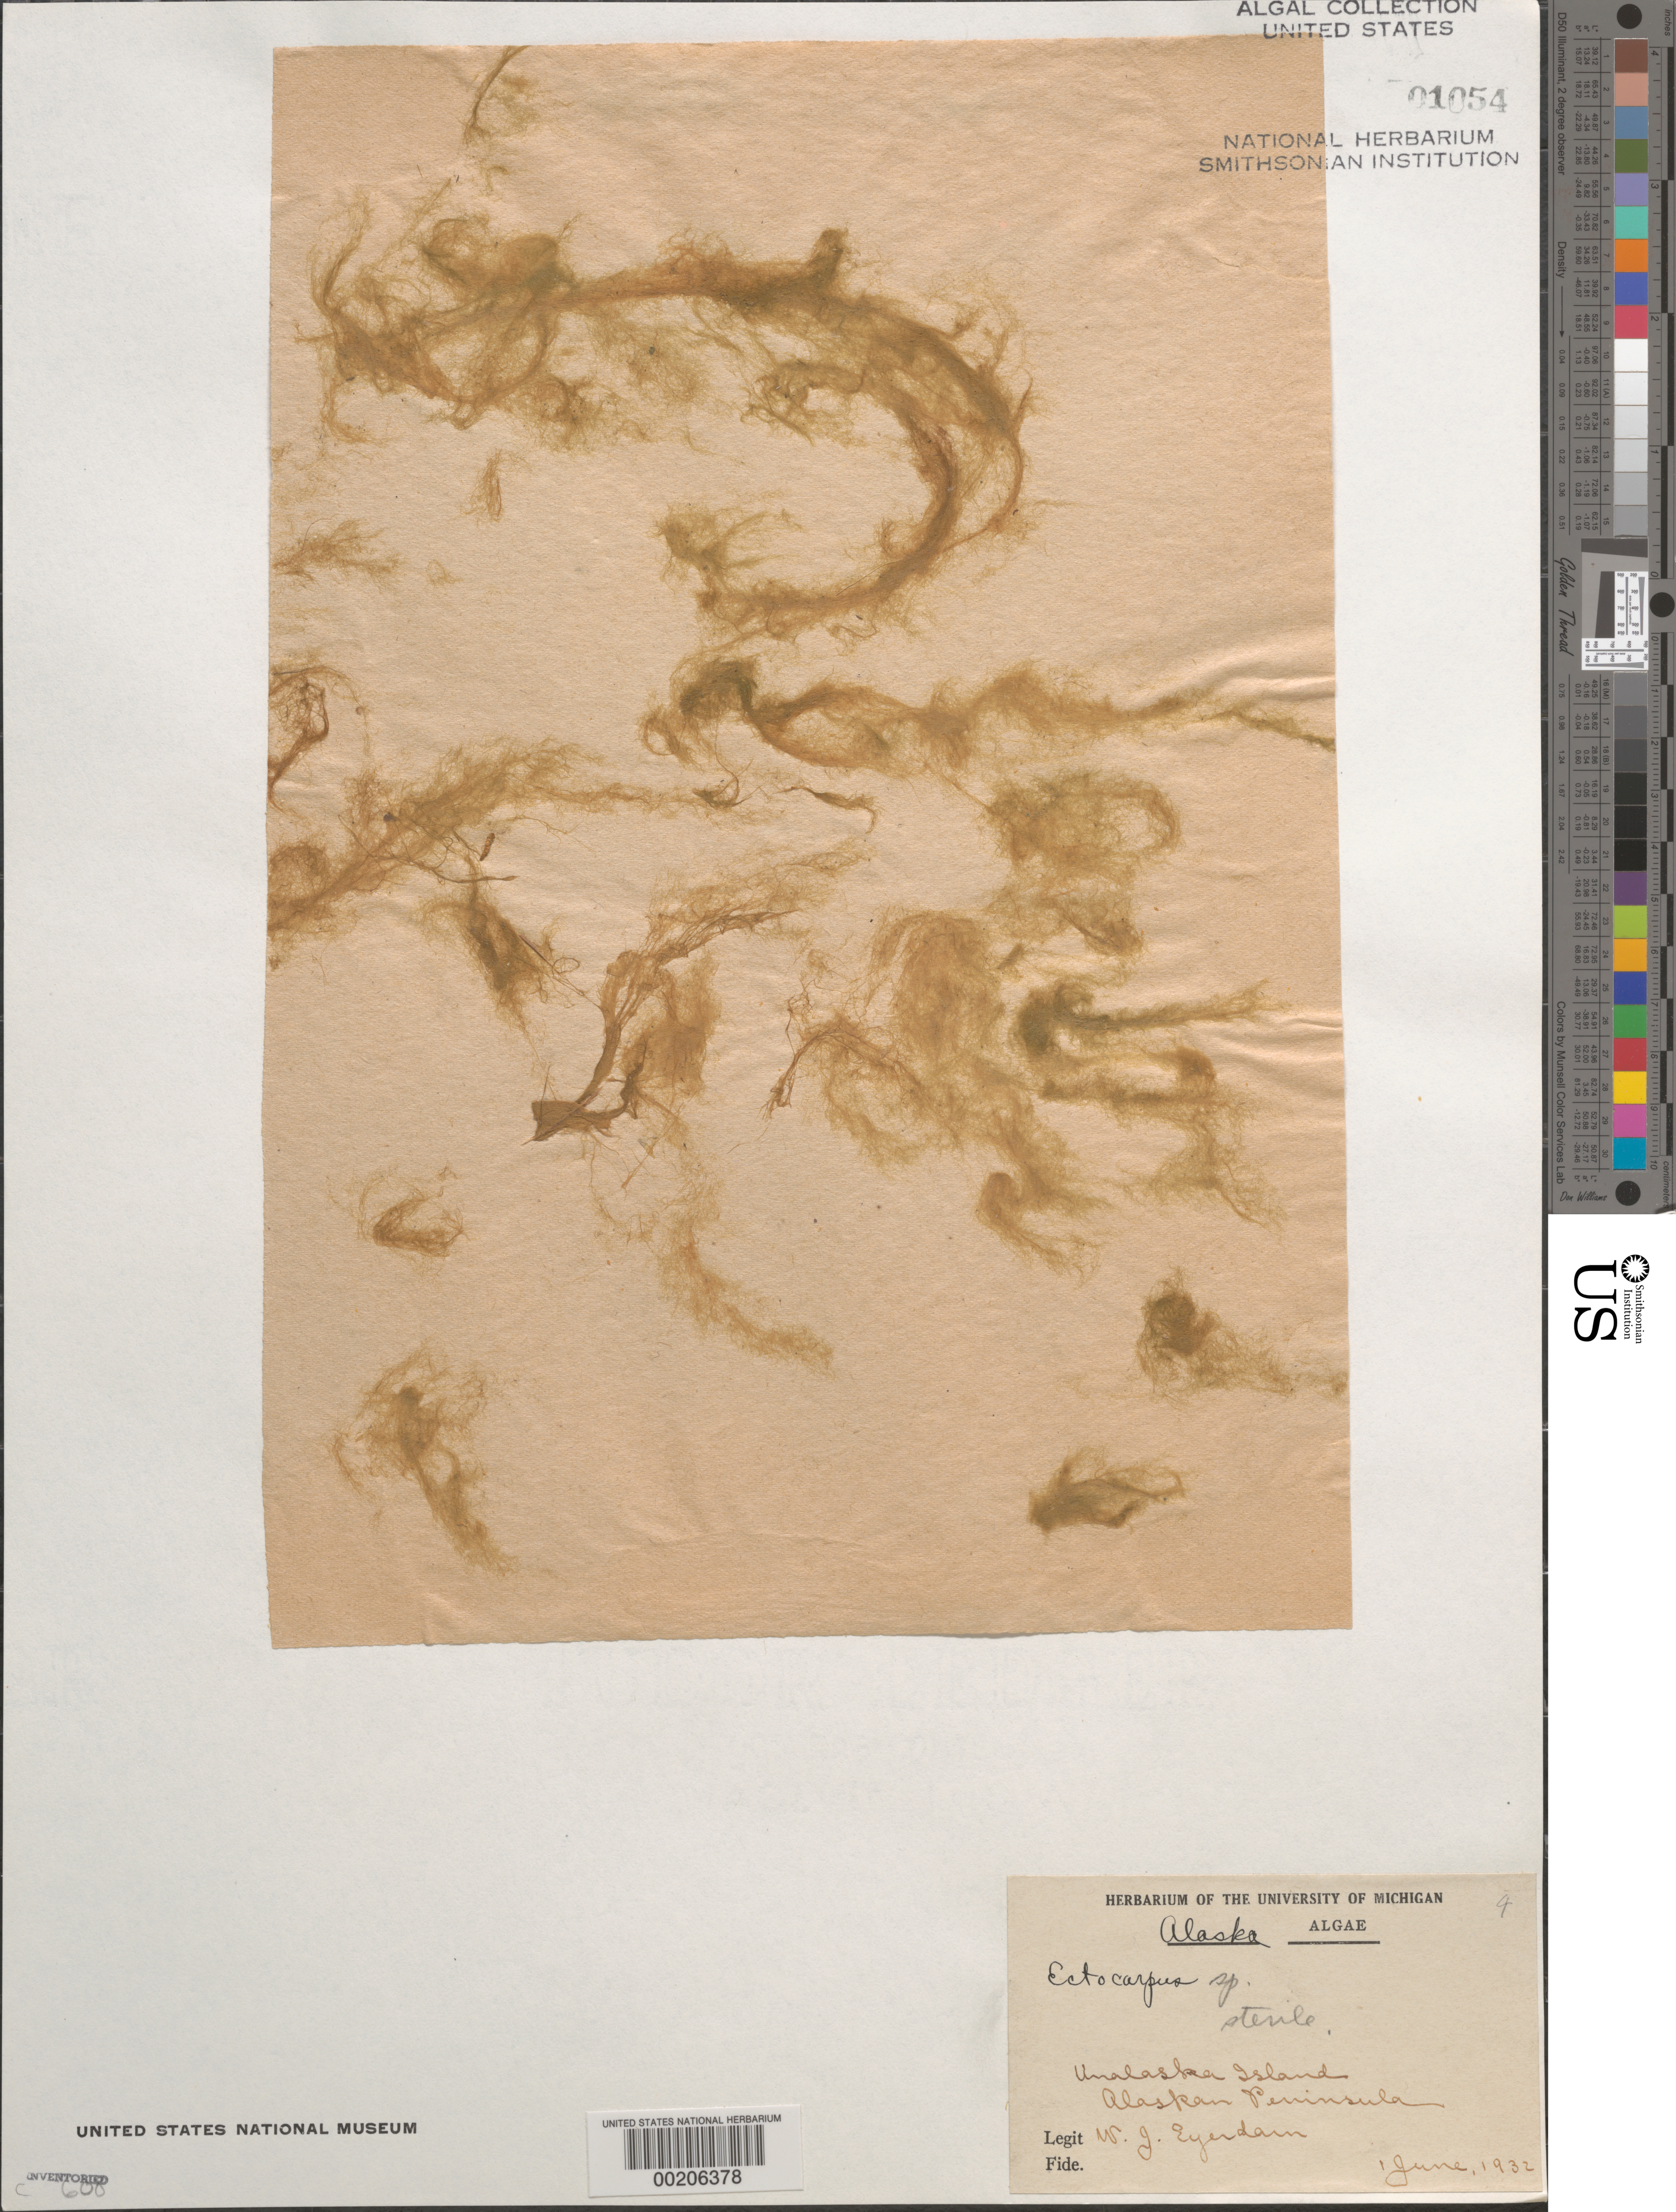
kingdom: Chromista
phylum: Ochrophyta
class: Phaeophyceae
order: Ectocarpales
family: Ectocarpaceae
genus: Ectocarpus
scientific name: Ectocarpus sp.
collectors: W. J. Eyerdam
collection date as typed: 01 Jun 1932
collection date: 1932-06-01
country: United States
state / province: Alaska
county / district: Aleutian Islands Division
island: Unalaska Island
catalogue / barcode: US 1054